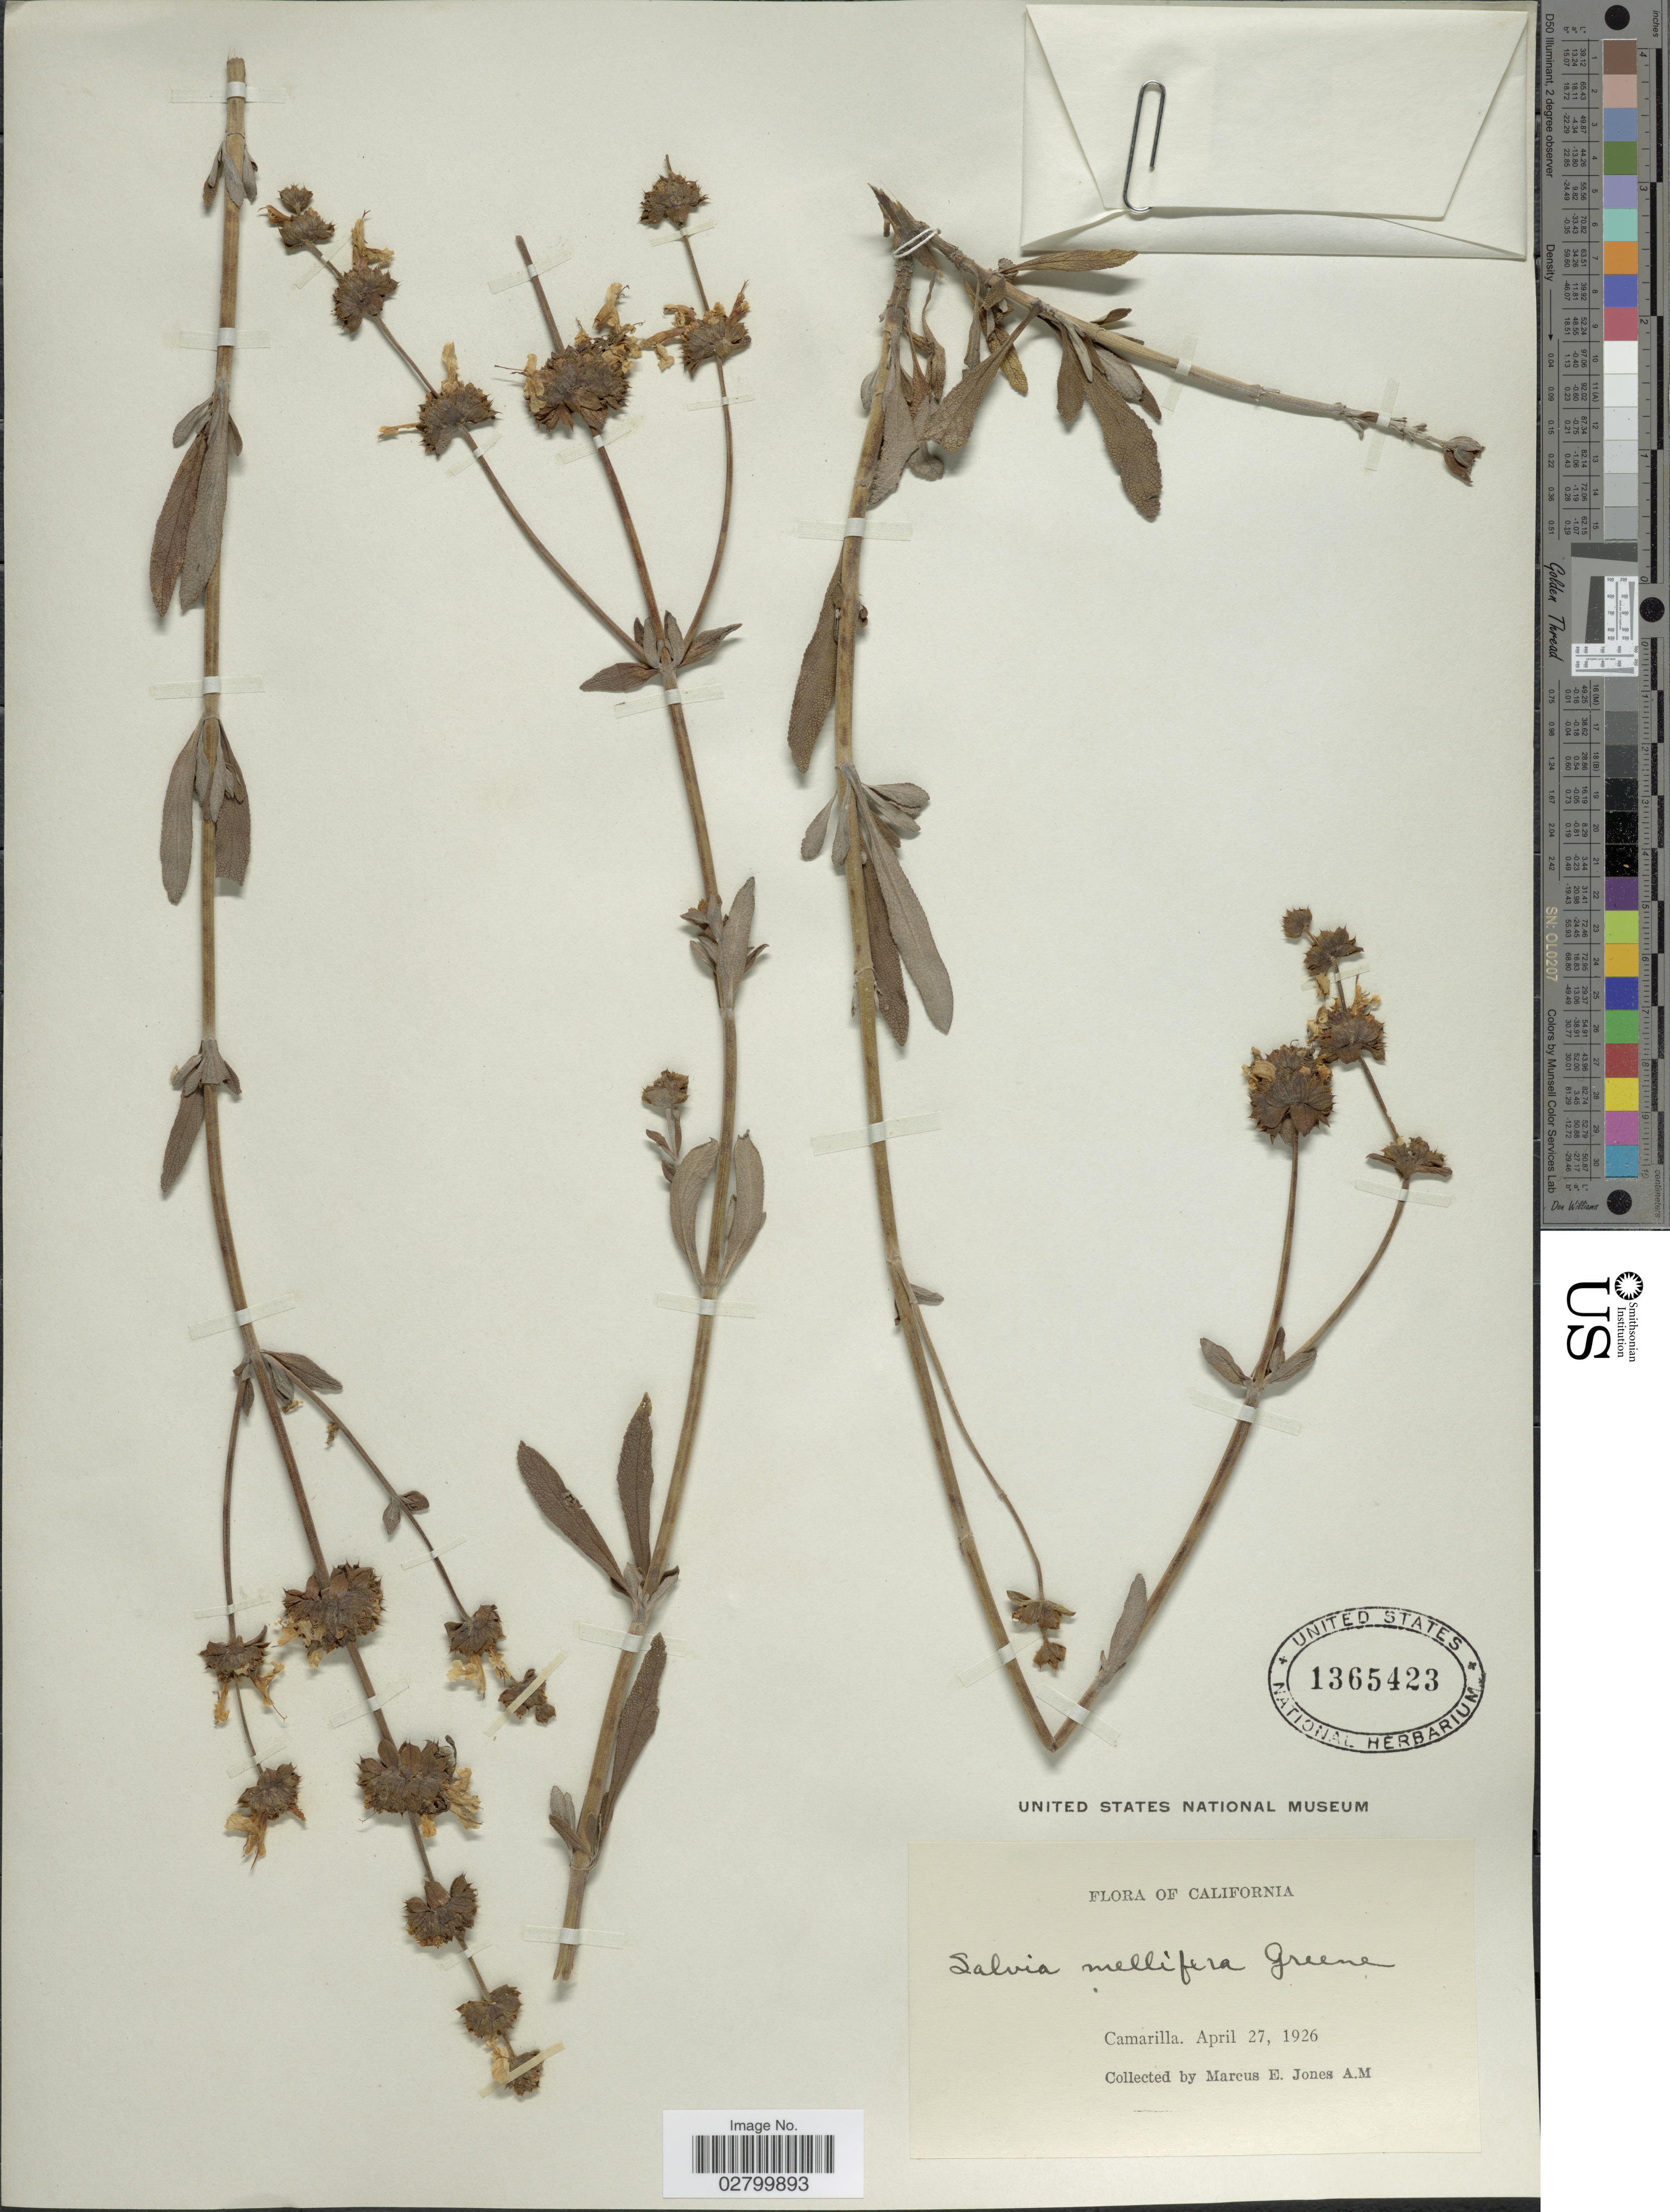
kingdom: Plantae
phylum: Tracheophyta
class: Magnoliopsida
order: Lamiales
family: Lamiaceae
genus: Salvia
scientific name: Salvia mellifera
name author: Greene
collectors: M. E. Jones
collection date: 1926-04-27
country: United States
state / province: California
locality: Camarilla.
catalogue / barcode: US 1365423